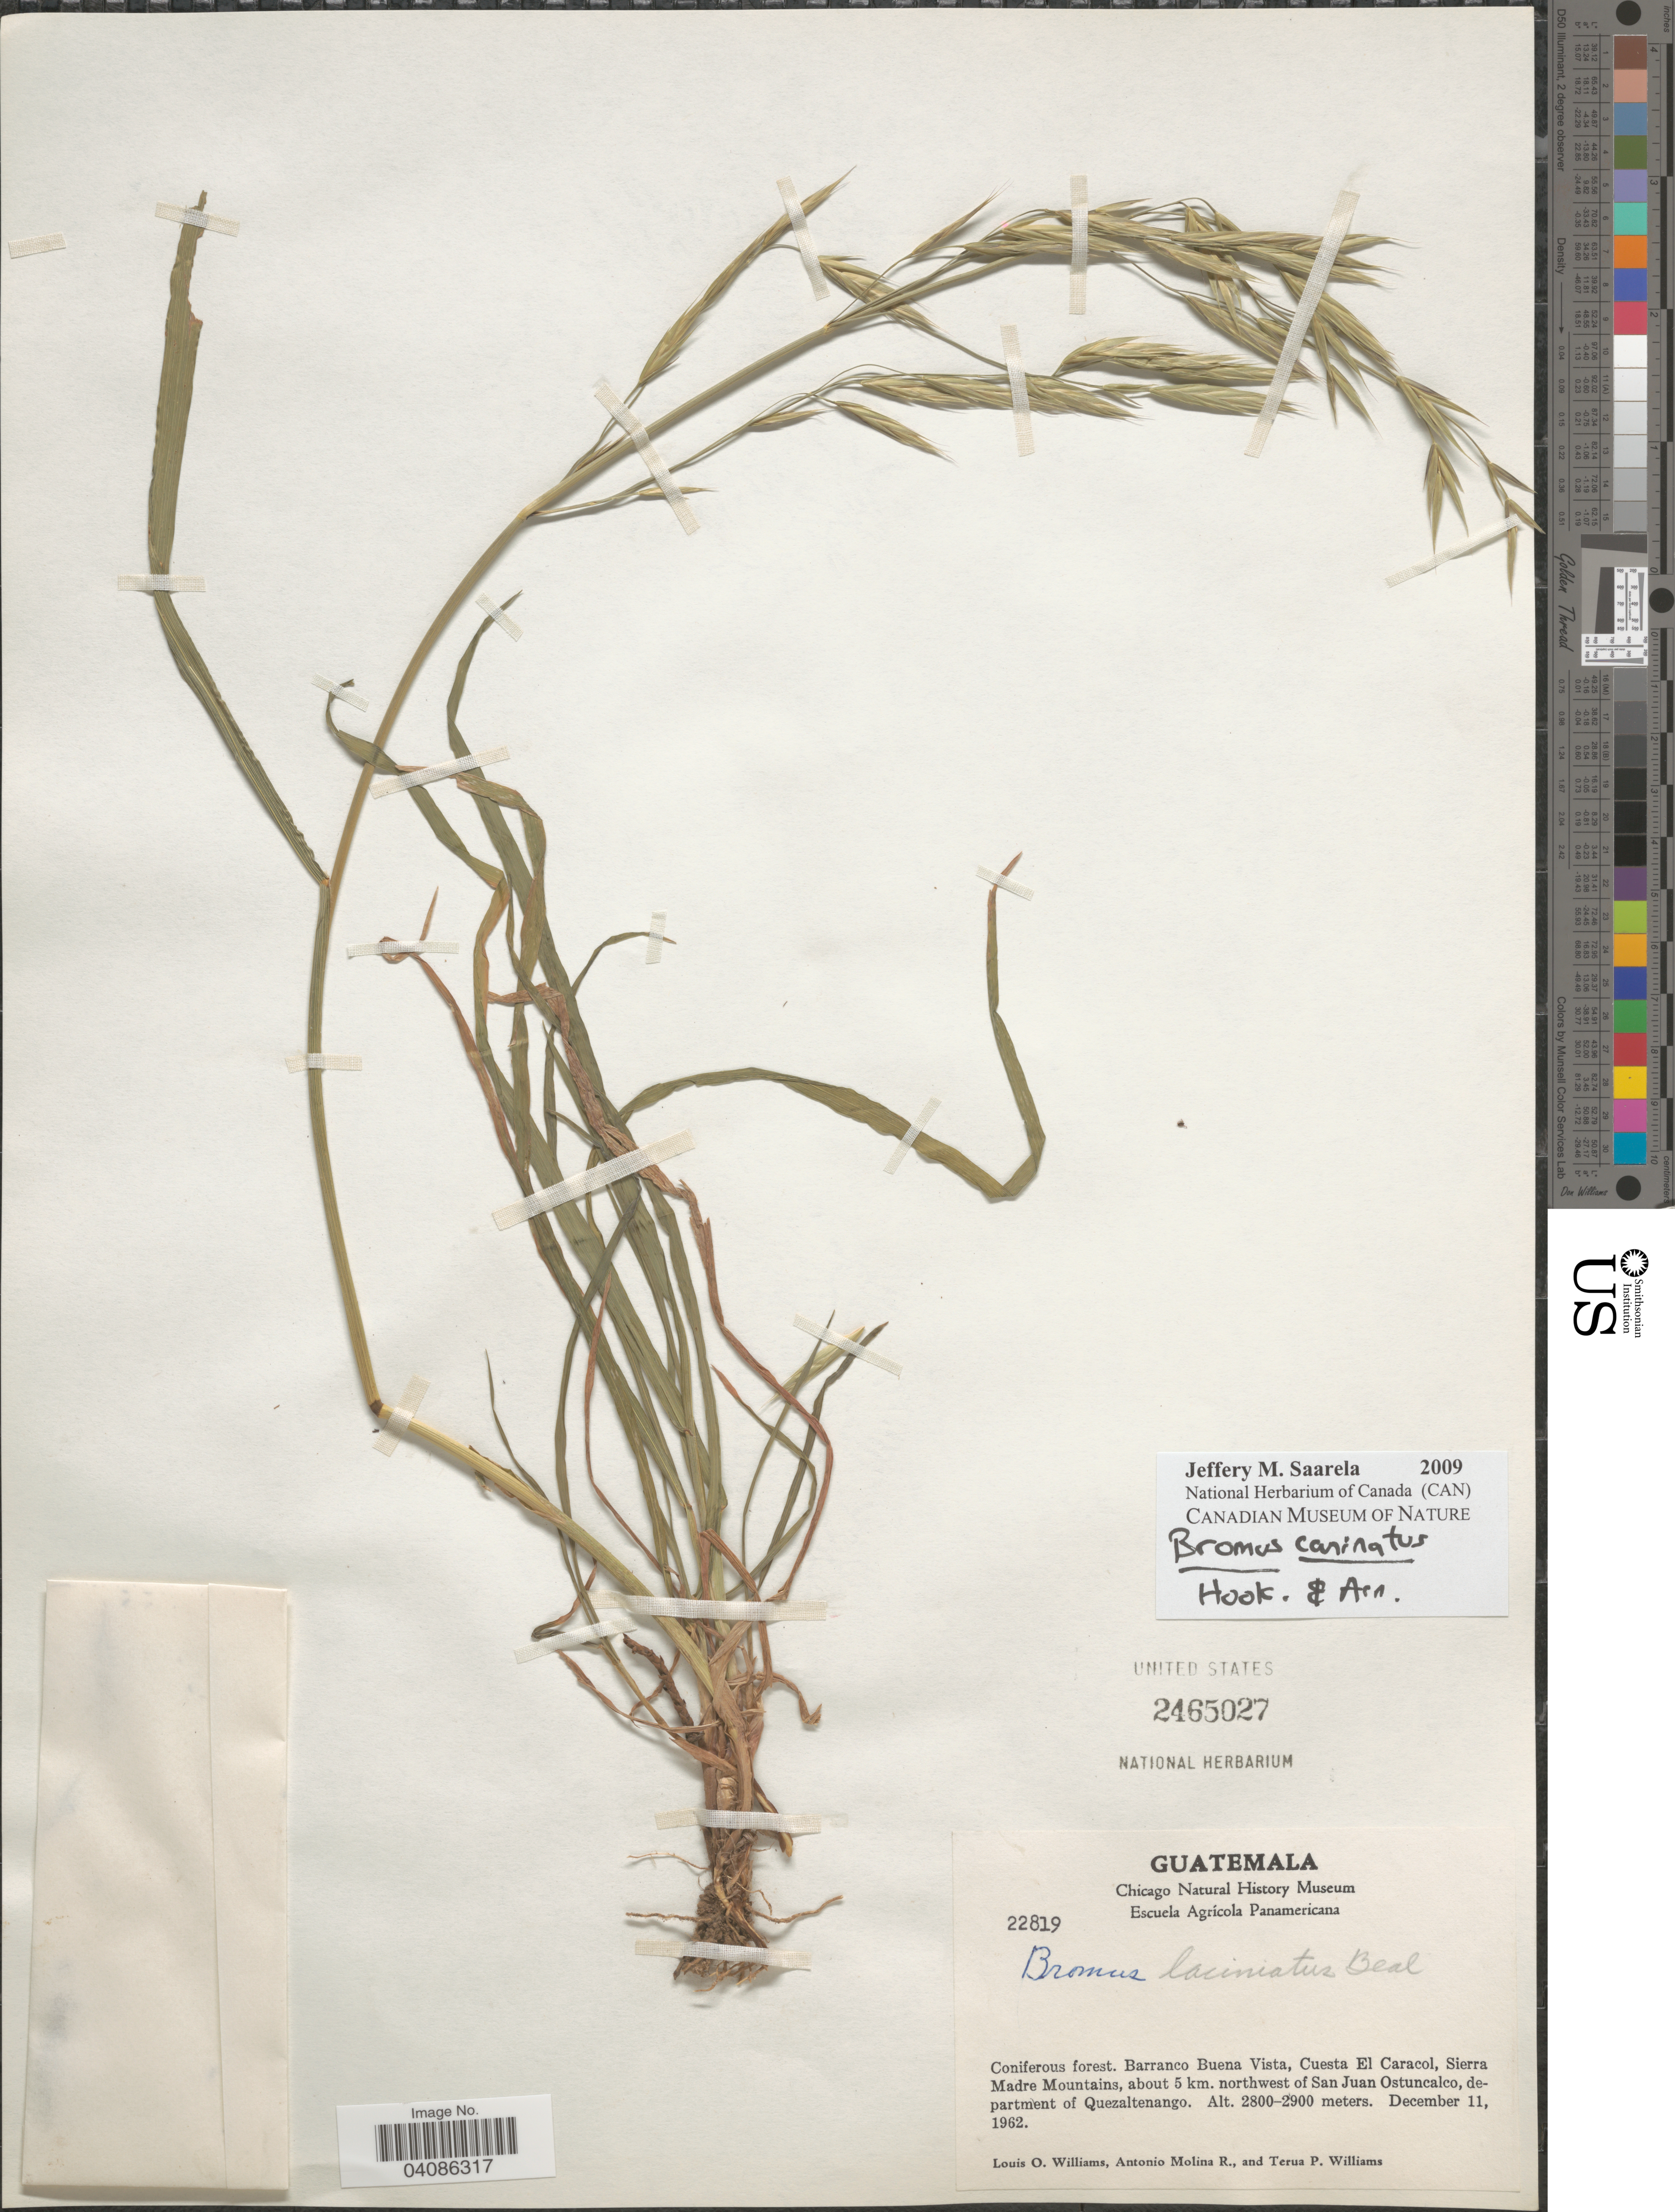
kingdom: Plantae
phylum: Tracheophyta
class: Liliopsida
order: Poales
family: Poaceae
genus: Bromus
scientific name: Bromus carinatus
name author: Hook. & Arn.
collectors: L. O. Williams, A. Molina R. & T. P. Williams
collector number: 22819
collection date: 1962-12-11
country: Guatemala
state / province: Quetzaltenango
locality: Coniferous forest. Barranco Buena Vista, Cuesta El Caracol, Sierra Madre Mountains, about 5 km. northwest of San Juan Ostuncalco, department of Quezaltenango.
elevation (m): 2800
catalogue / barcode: US 2465027